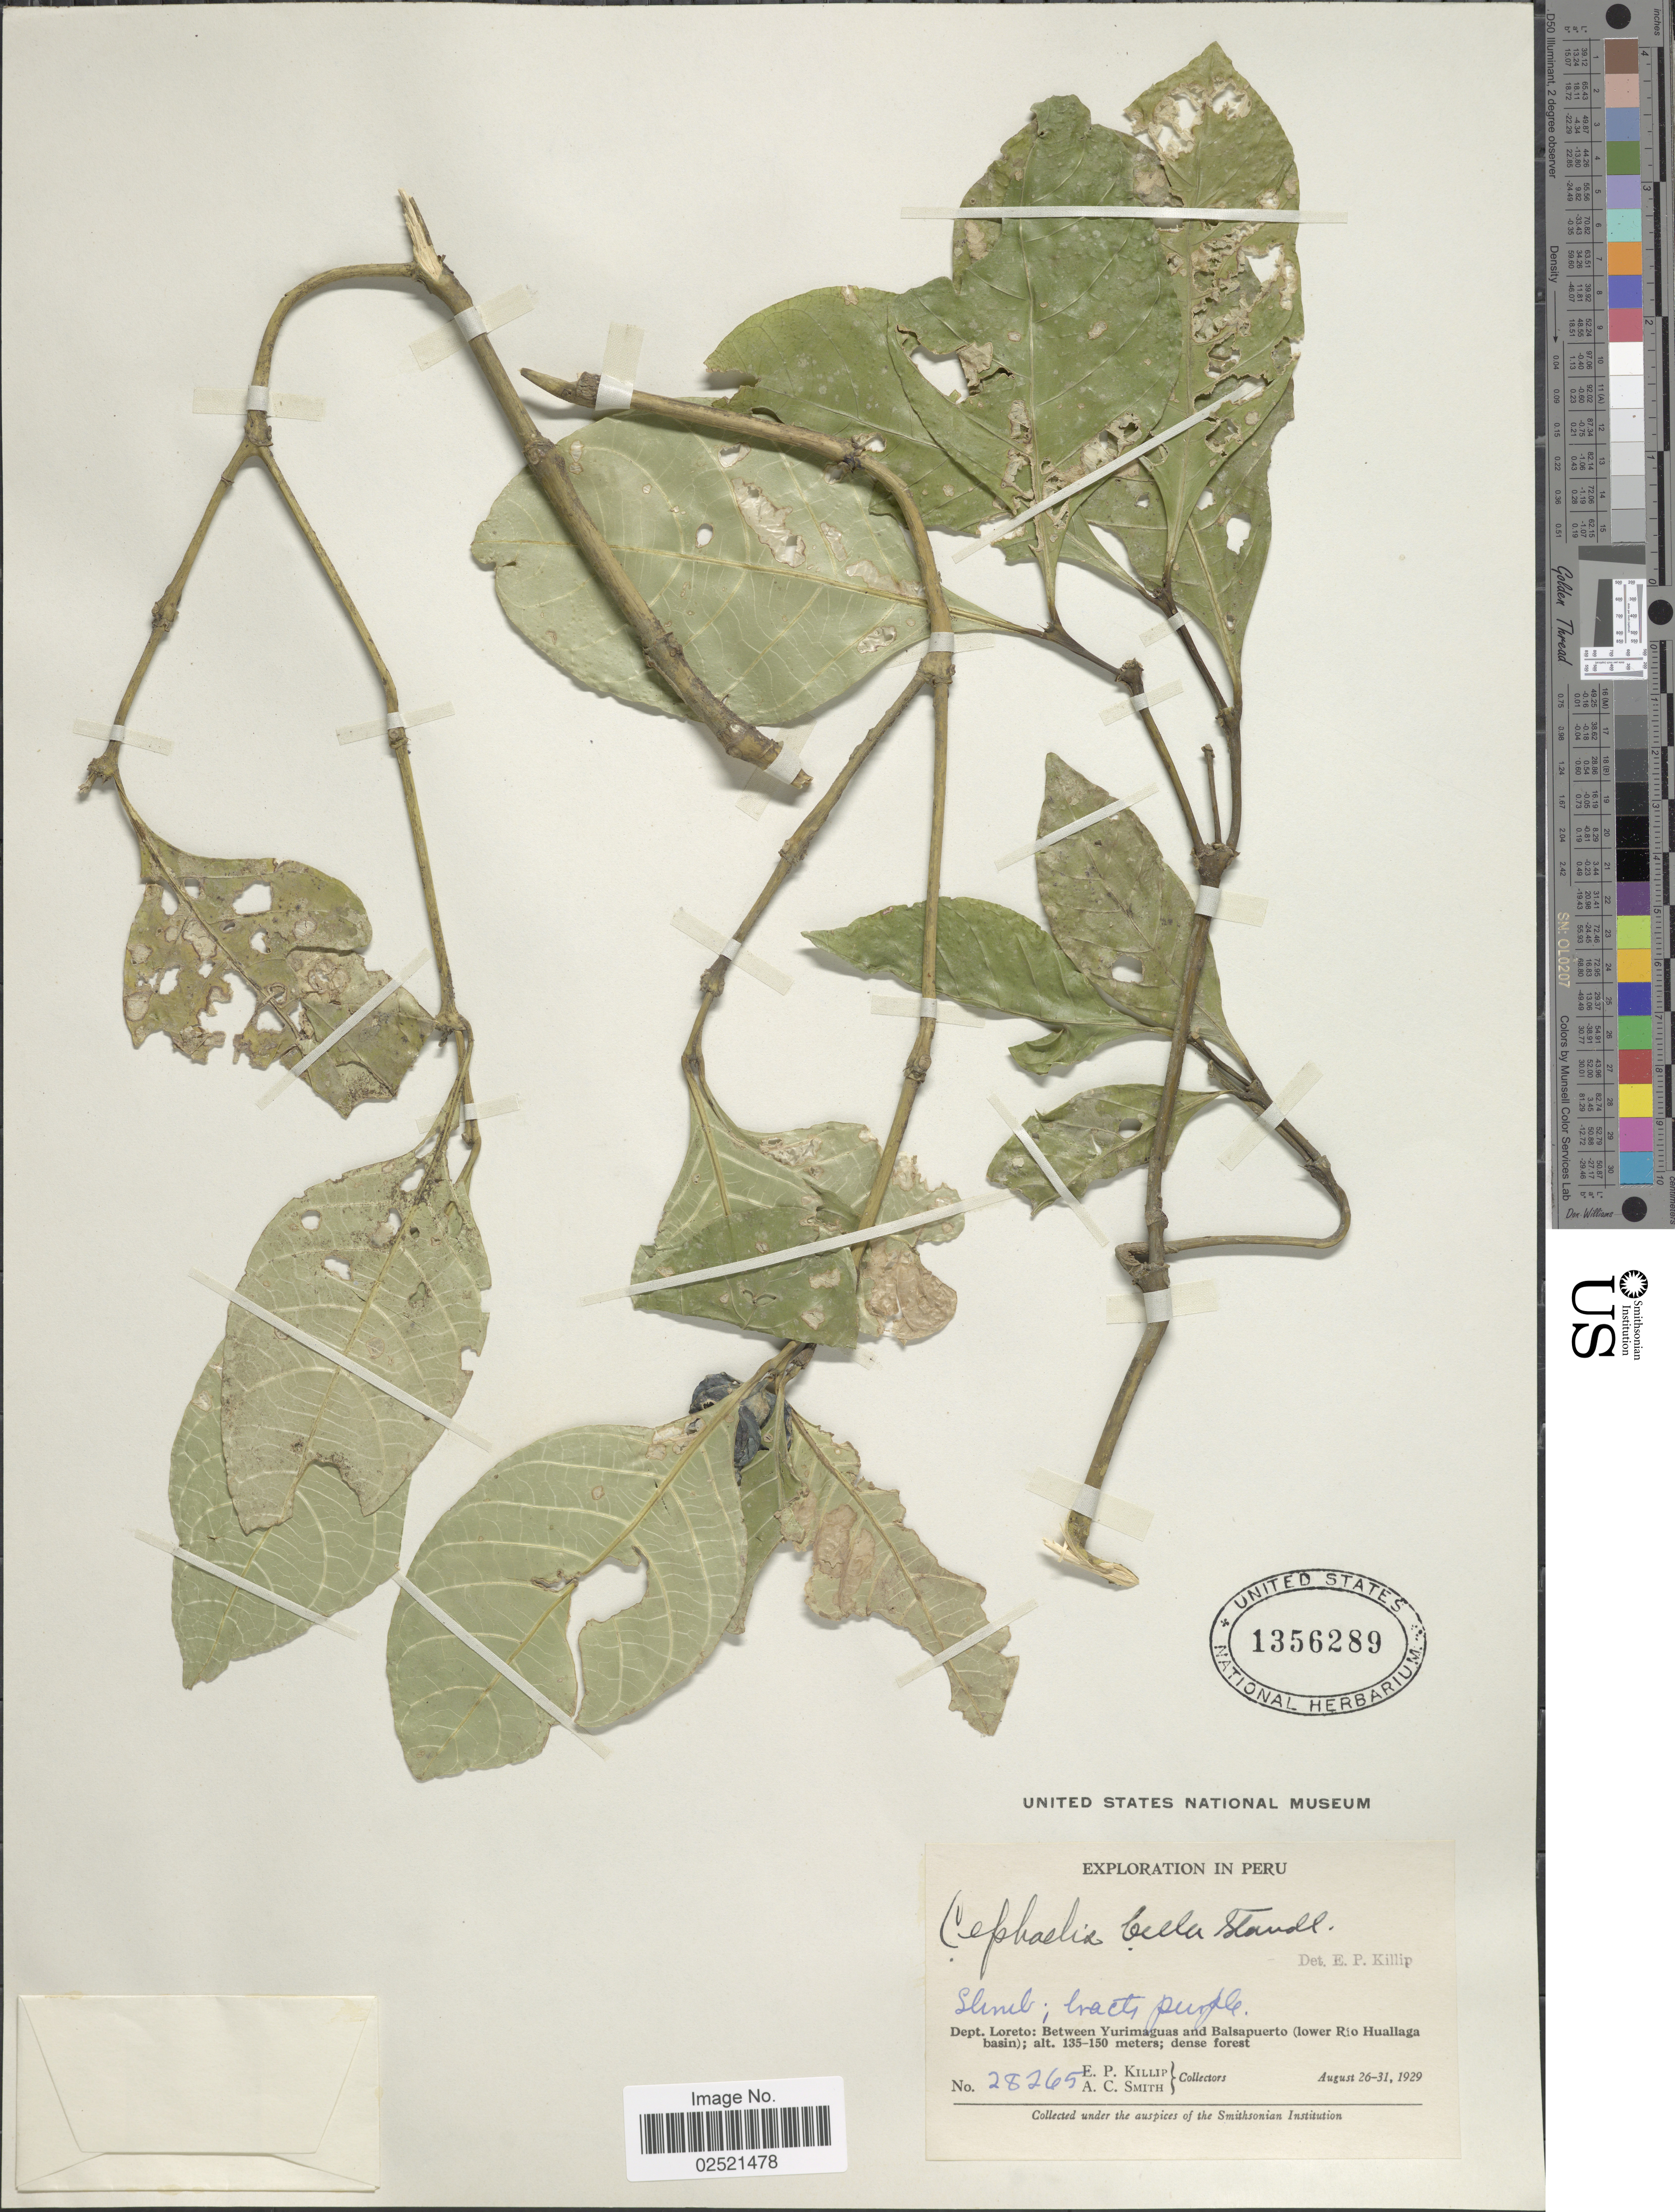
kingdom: Plantae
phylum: Tracheophyta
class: Magnoliopsida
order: Gentianales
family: Rubiaceae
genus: Psychotria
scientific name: Psychotria ostreophora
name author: (Wernham) C.M. Taylor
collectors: E. P. Killip & A. C. Smith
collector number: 28265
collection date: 1929-08-26/1929-08-31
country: Peru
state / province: Loreto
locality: Between Yurimaguas and Balsapuerto (lower Rio Huallaga basin).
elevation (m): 135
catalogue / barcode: US 1356289